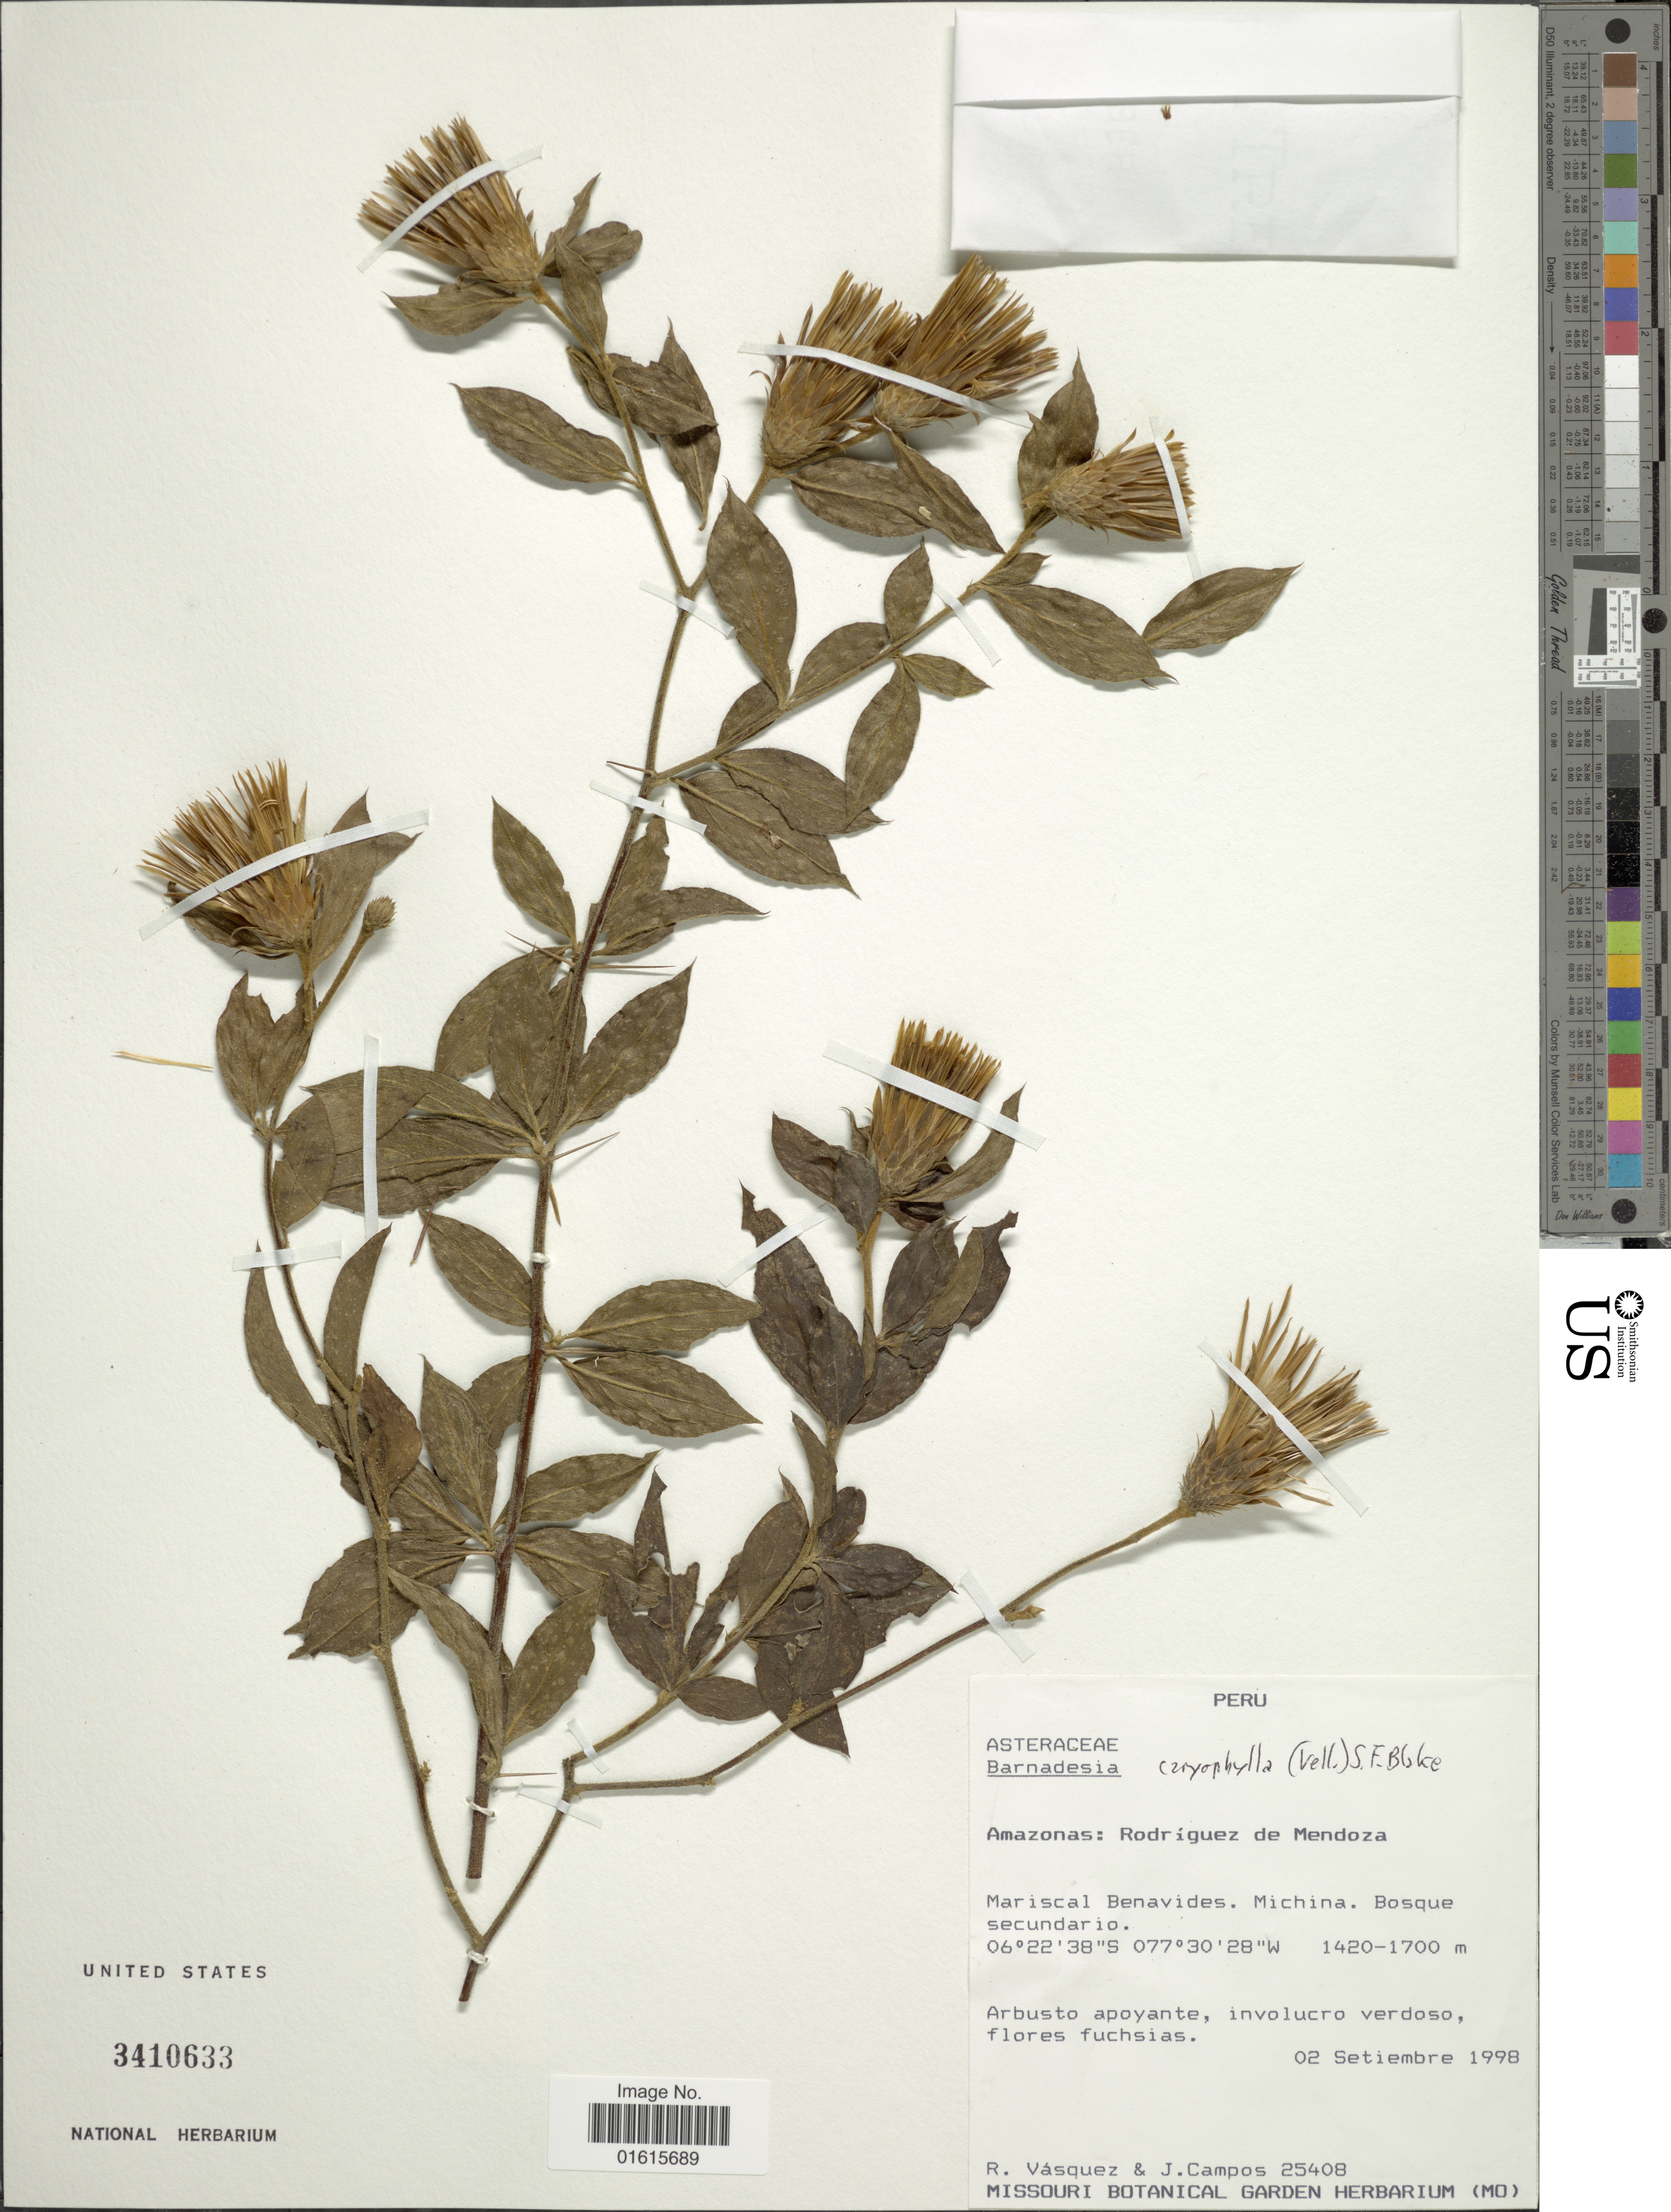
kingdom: Plantae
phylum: Tracheophyta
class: Magnoliopsida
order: Asterales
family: Asteraceae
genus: Barnadesia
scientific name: Barnadesia caryophylla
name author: (Vell.) S.F. Blake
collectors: R. Vasquez & J. Campos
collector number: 25408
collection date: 1998-09-02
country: Peru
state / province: Amazonas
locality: Rodriguez de Mendoza, Mariscal Benavides. Michina. Bosque secundario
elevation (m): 1420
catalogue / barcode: US 3410633